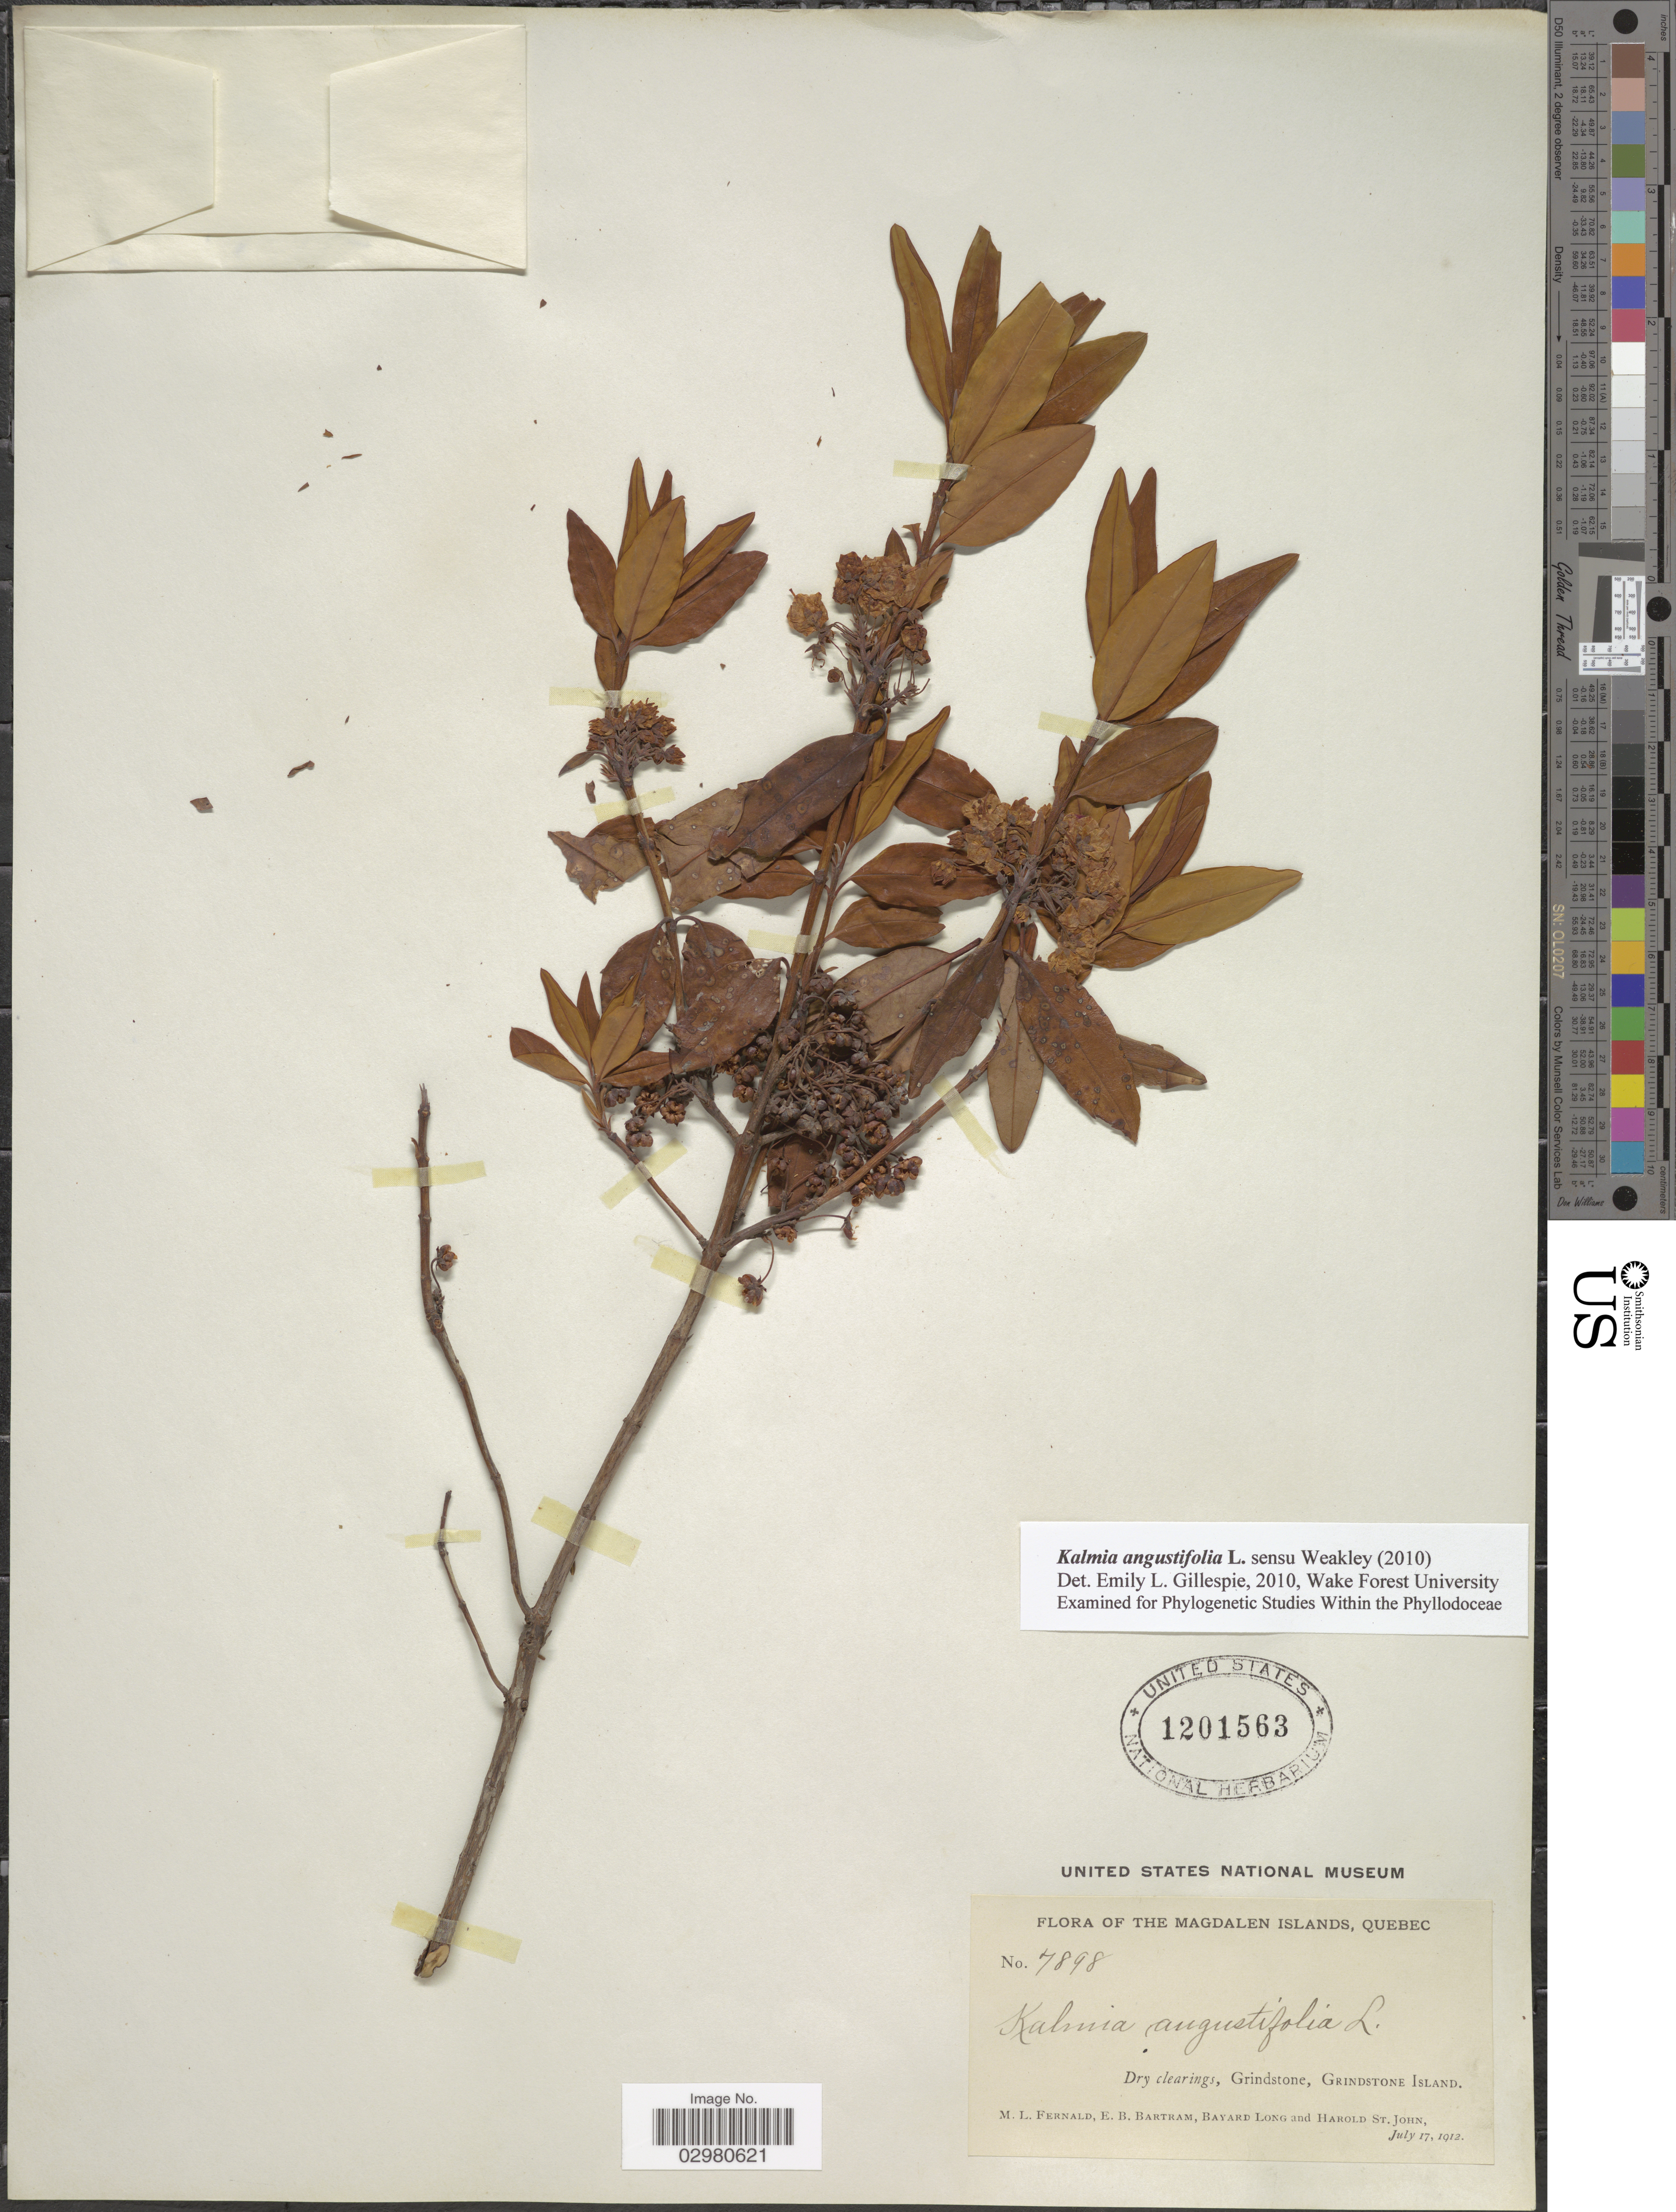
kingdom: Plantae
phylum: Tracheophyta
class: Magnoliopsida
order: Ericales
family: Ericaceae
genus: Kalmia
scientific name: Kalmia angustifolia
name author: L.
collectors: M. L. Fernald, E. B. Bartram, B. Long & H. St. John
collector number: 7898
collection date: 1912-07-17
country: Canada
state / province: Quebec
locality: Magdalen Islands. Grindstone, Grindstone Island.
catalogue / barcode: US 1201563